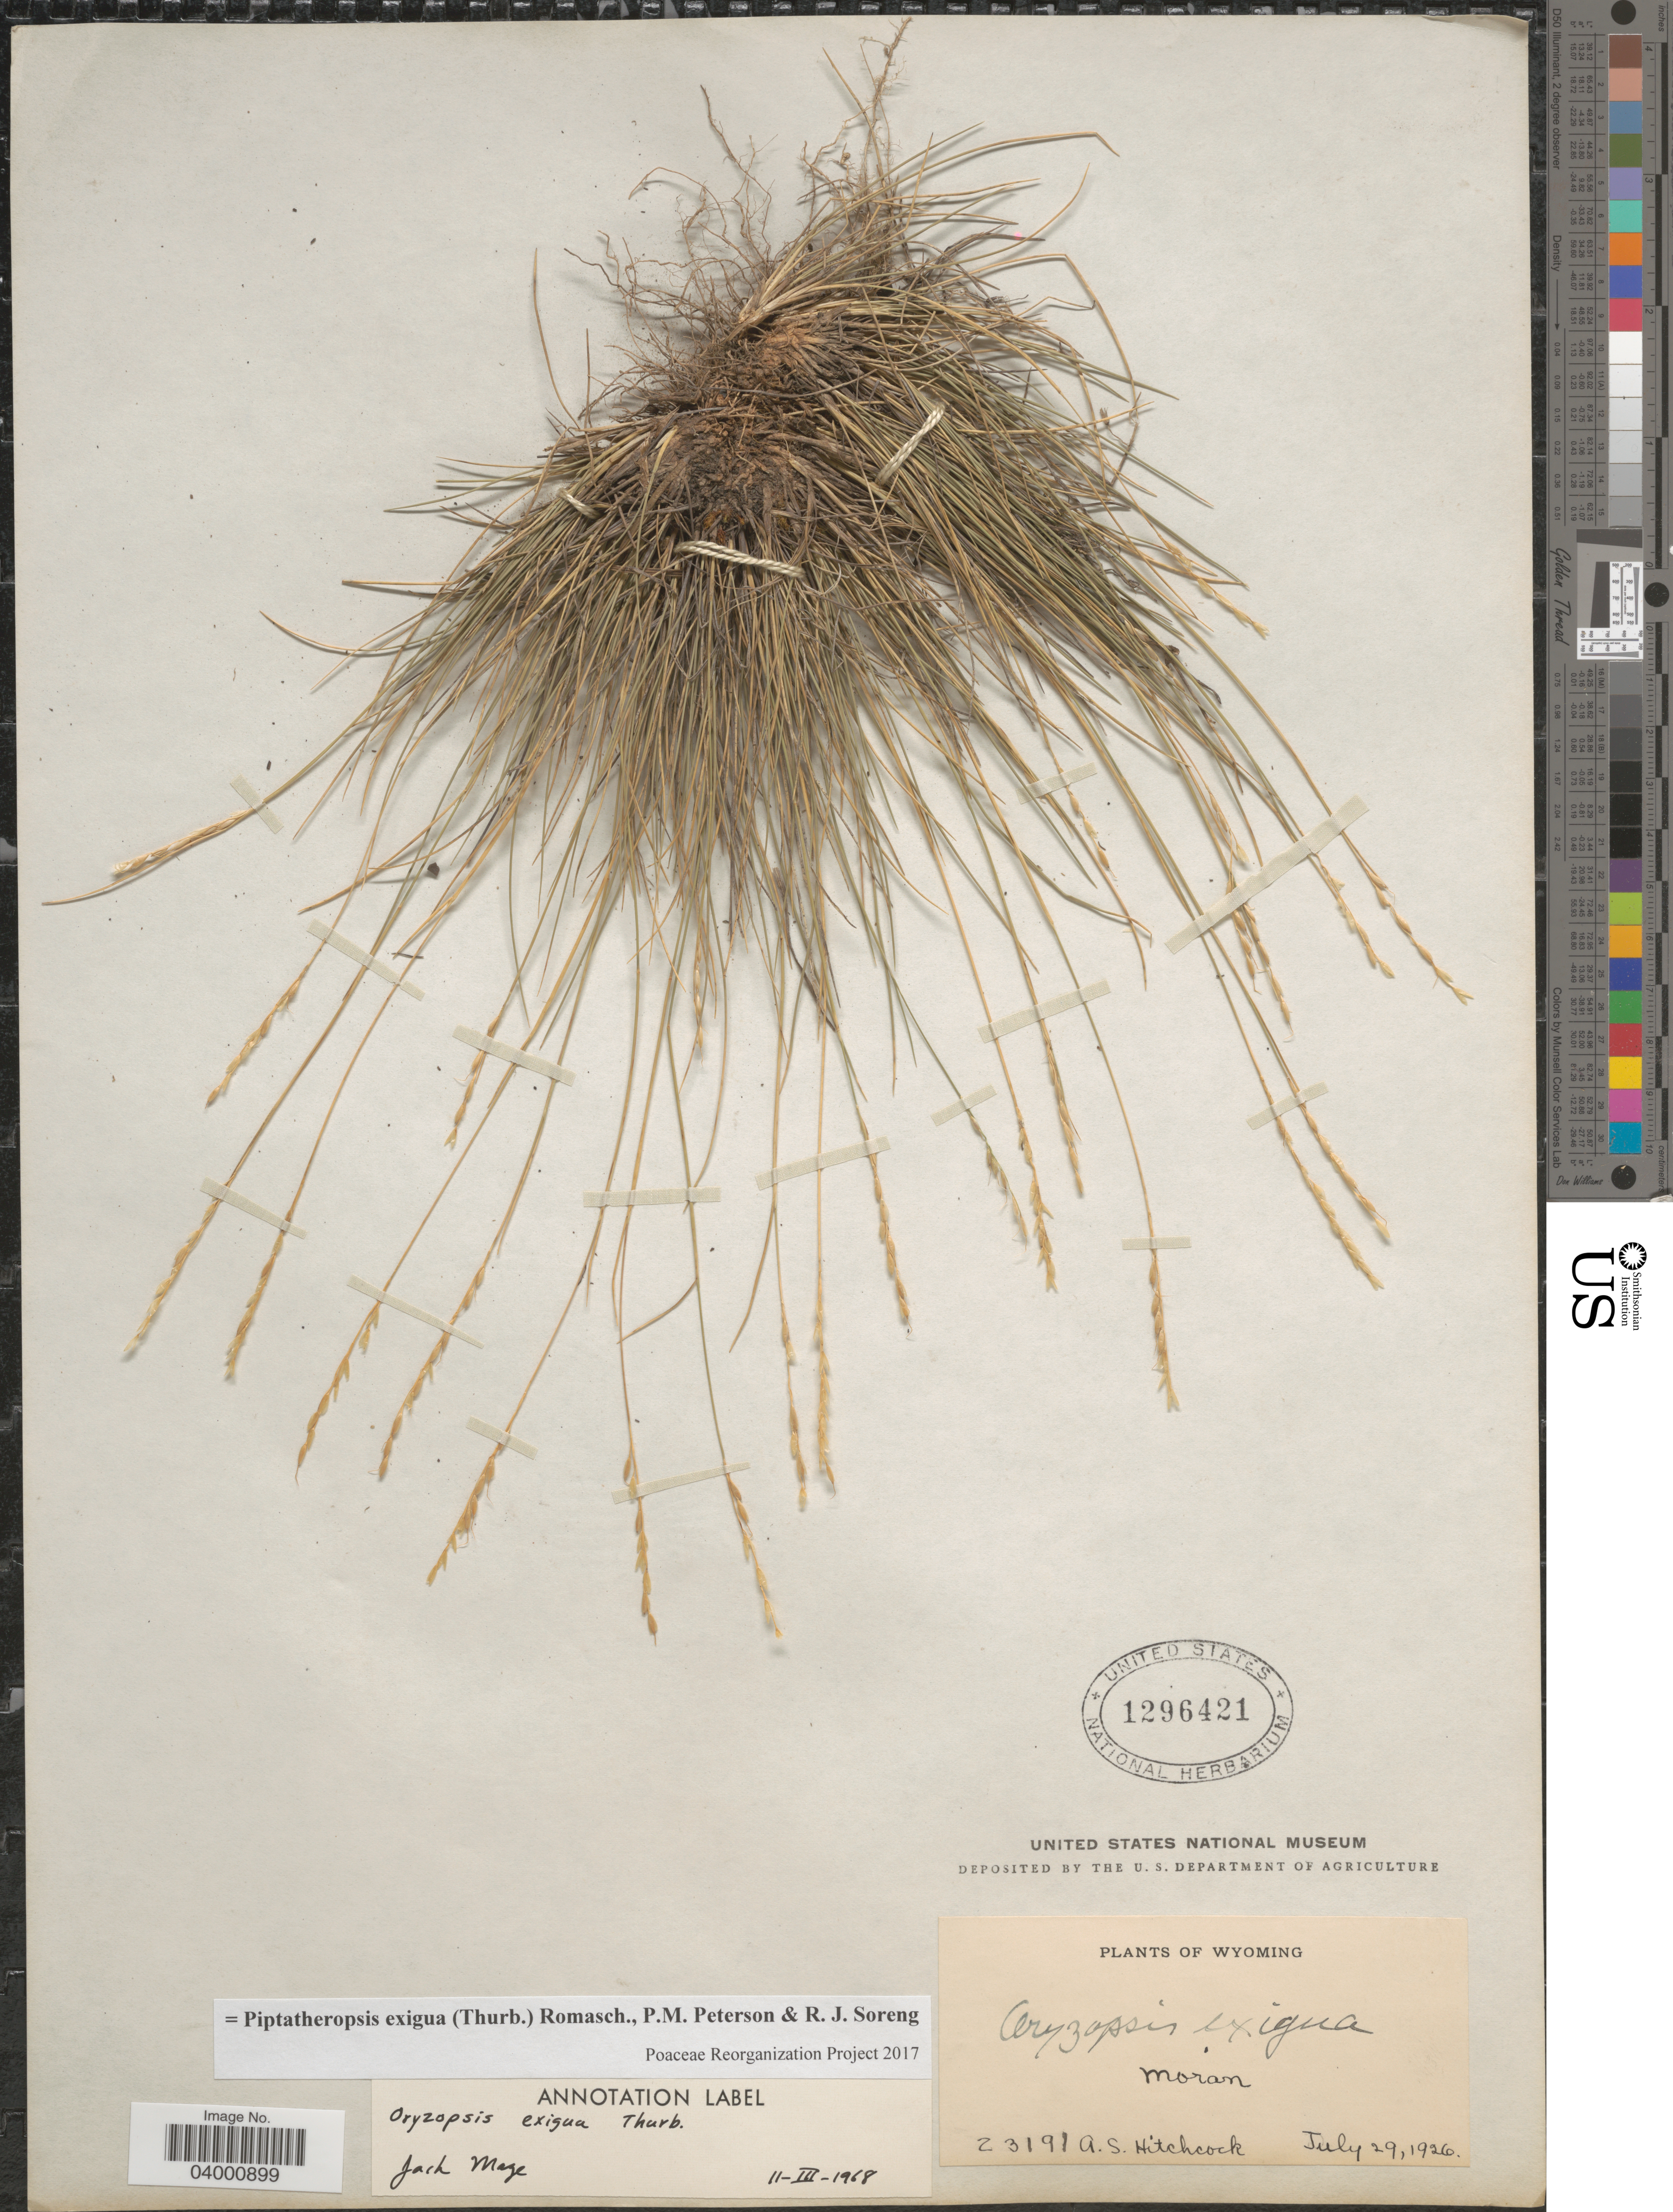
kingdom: Plantae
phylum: Tracheophyta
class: Liliopsida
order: Poales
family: Poaceae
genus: Piptatheropsis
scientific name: Piptatheropsis exigua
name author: (Thurb.) Romasch. et al.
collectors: A. S. Hitchcock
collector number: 23191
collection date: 1926-07-29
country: United States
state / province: Wyoming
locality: Moran.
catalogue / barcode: US 1296421